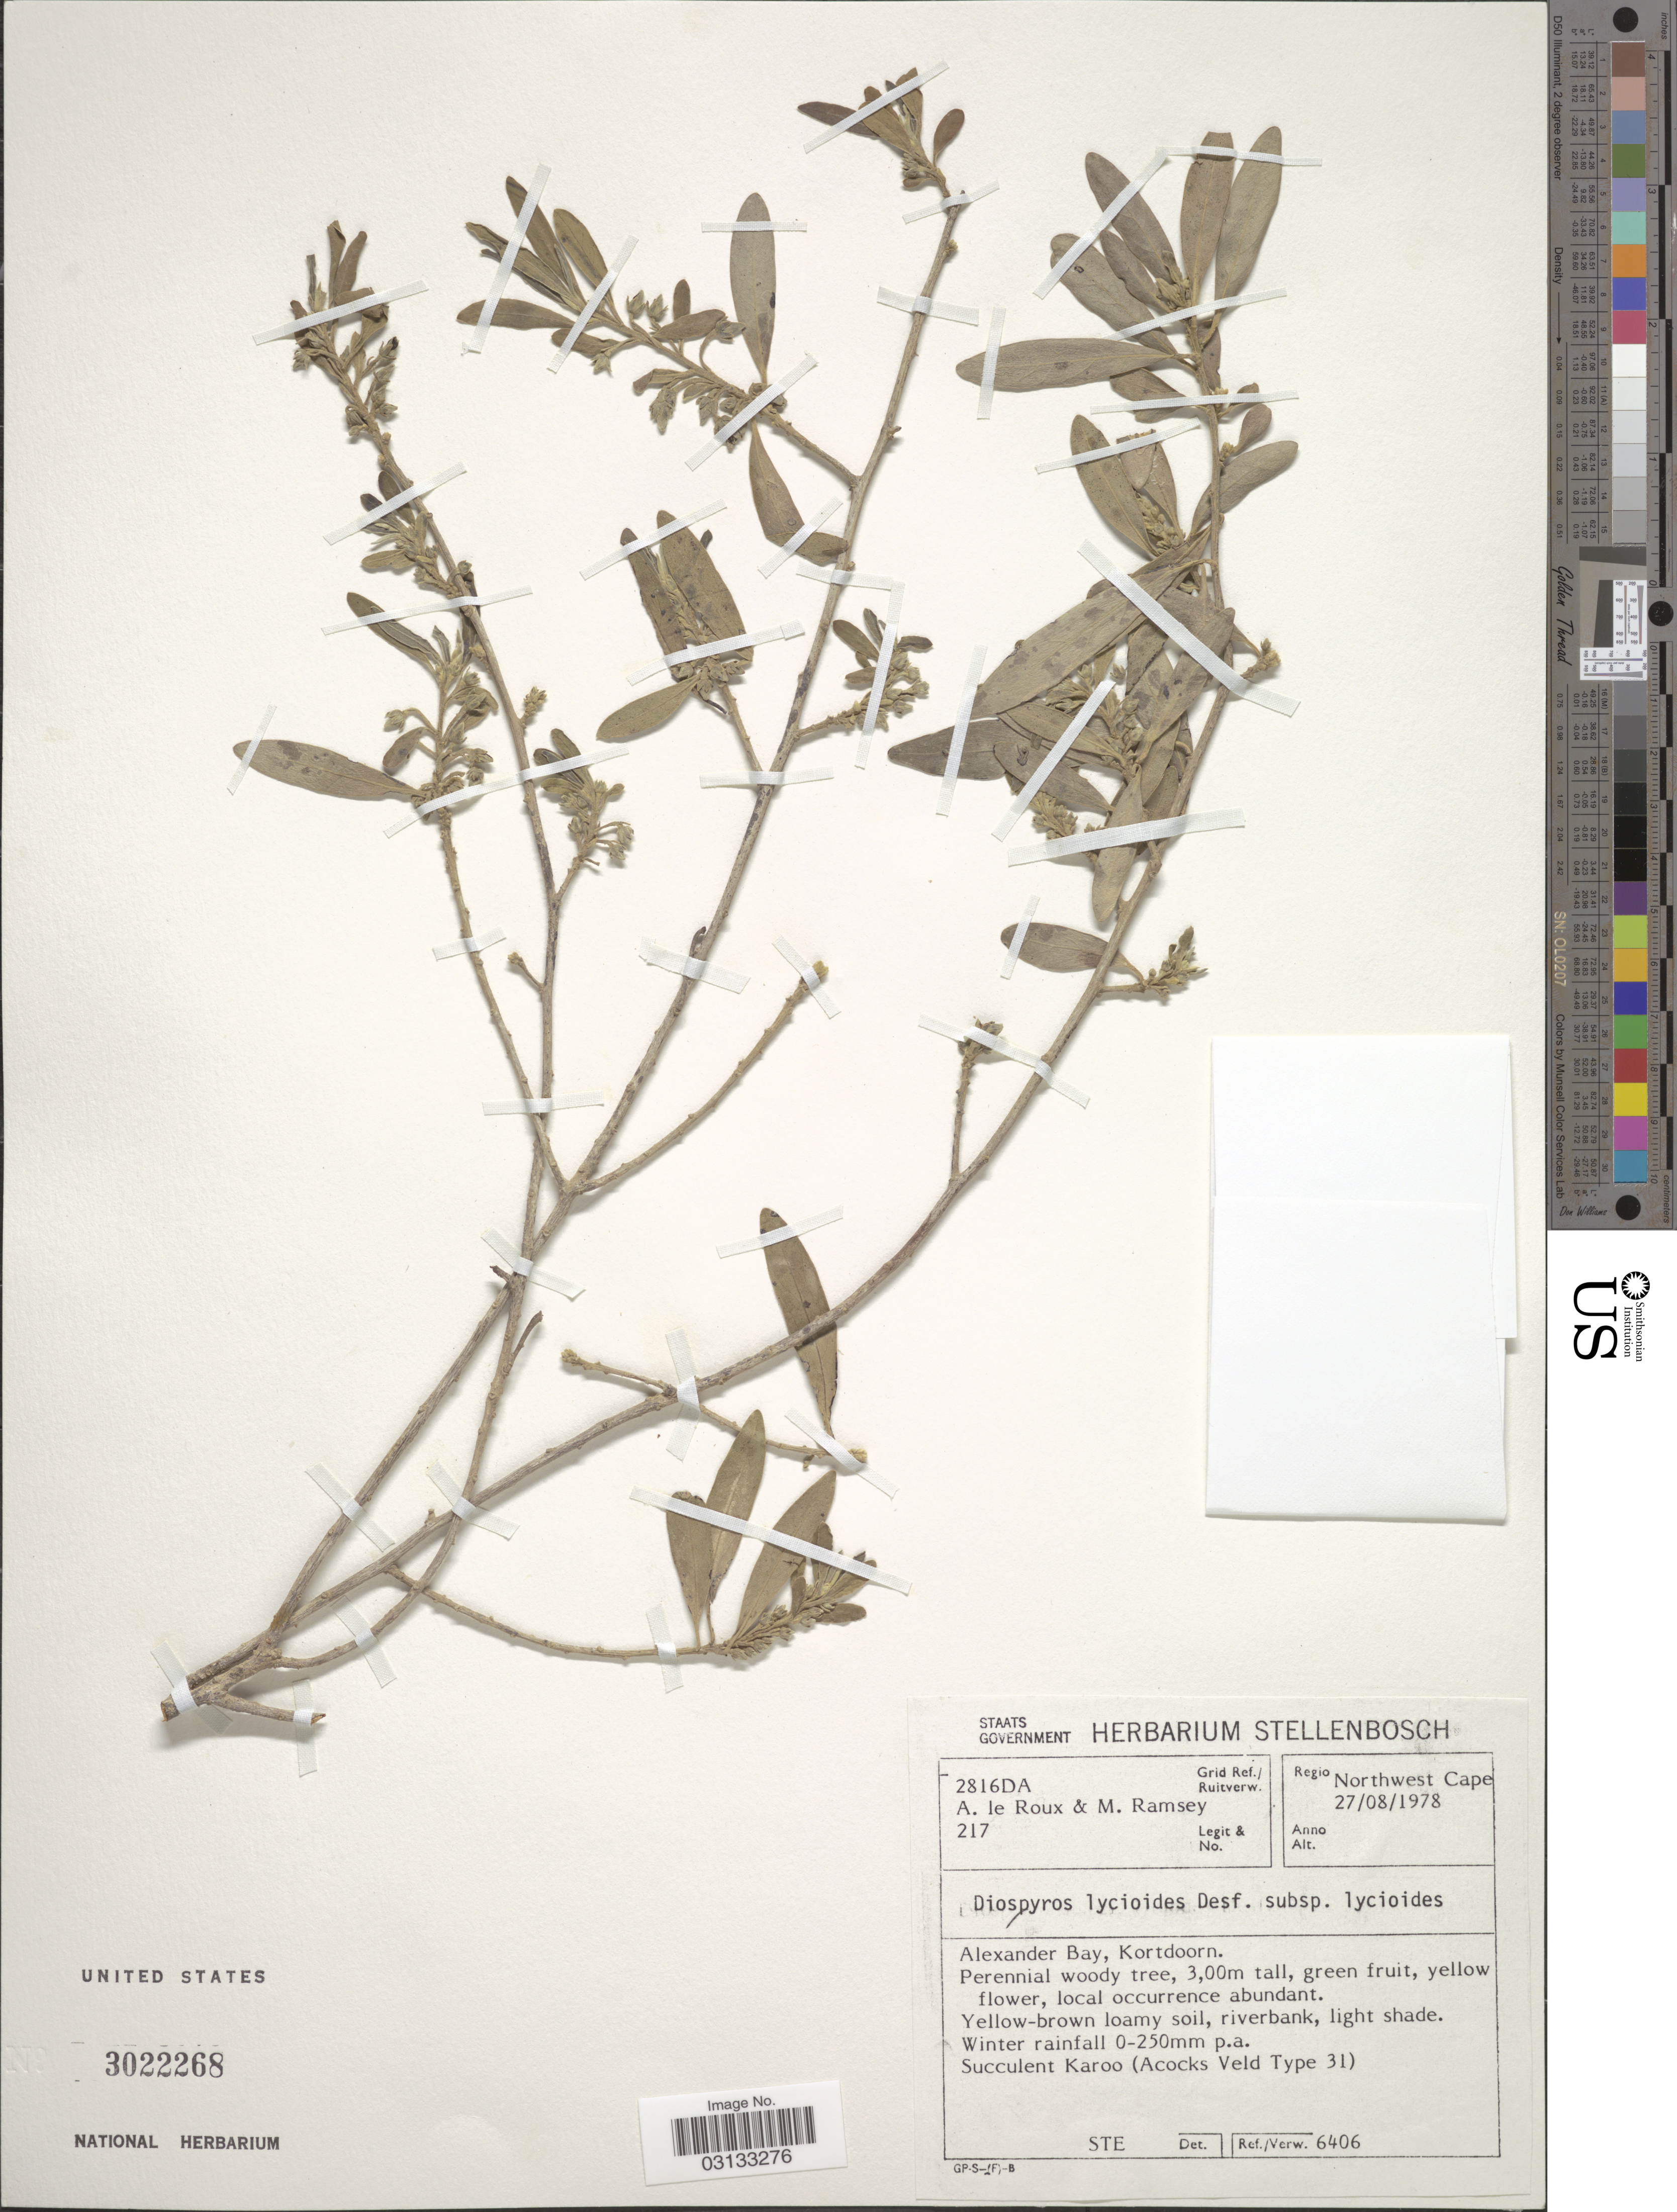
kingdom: Plantae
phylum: Tracheophyta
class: Magnoliopsida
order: Ericales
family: Ebenaceae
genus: Diospyros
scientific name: Diospyros lycioides subsp. lycioides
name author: Desf.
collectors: A. le Roux & M. Ramsey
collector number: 217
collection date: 1978-08-27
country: South Africa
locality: Grid Ref./Ruitverw. 2816DA, Regio Northwest Cape, Alexander Bay, Kortdoorn.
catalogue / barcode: US 3022268